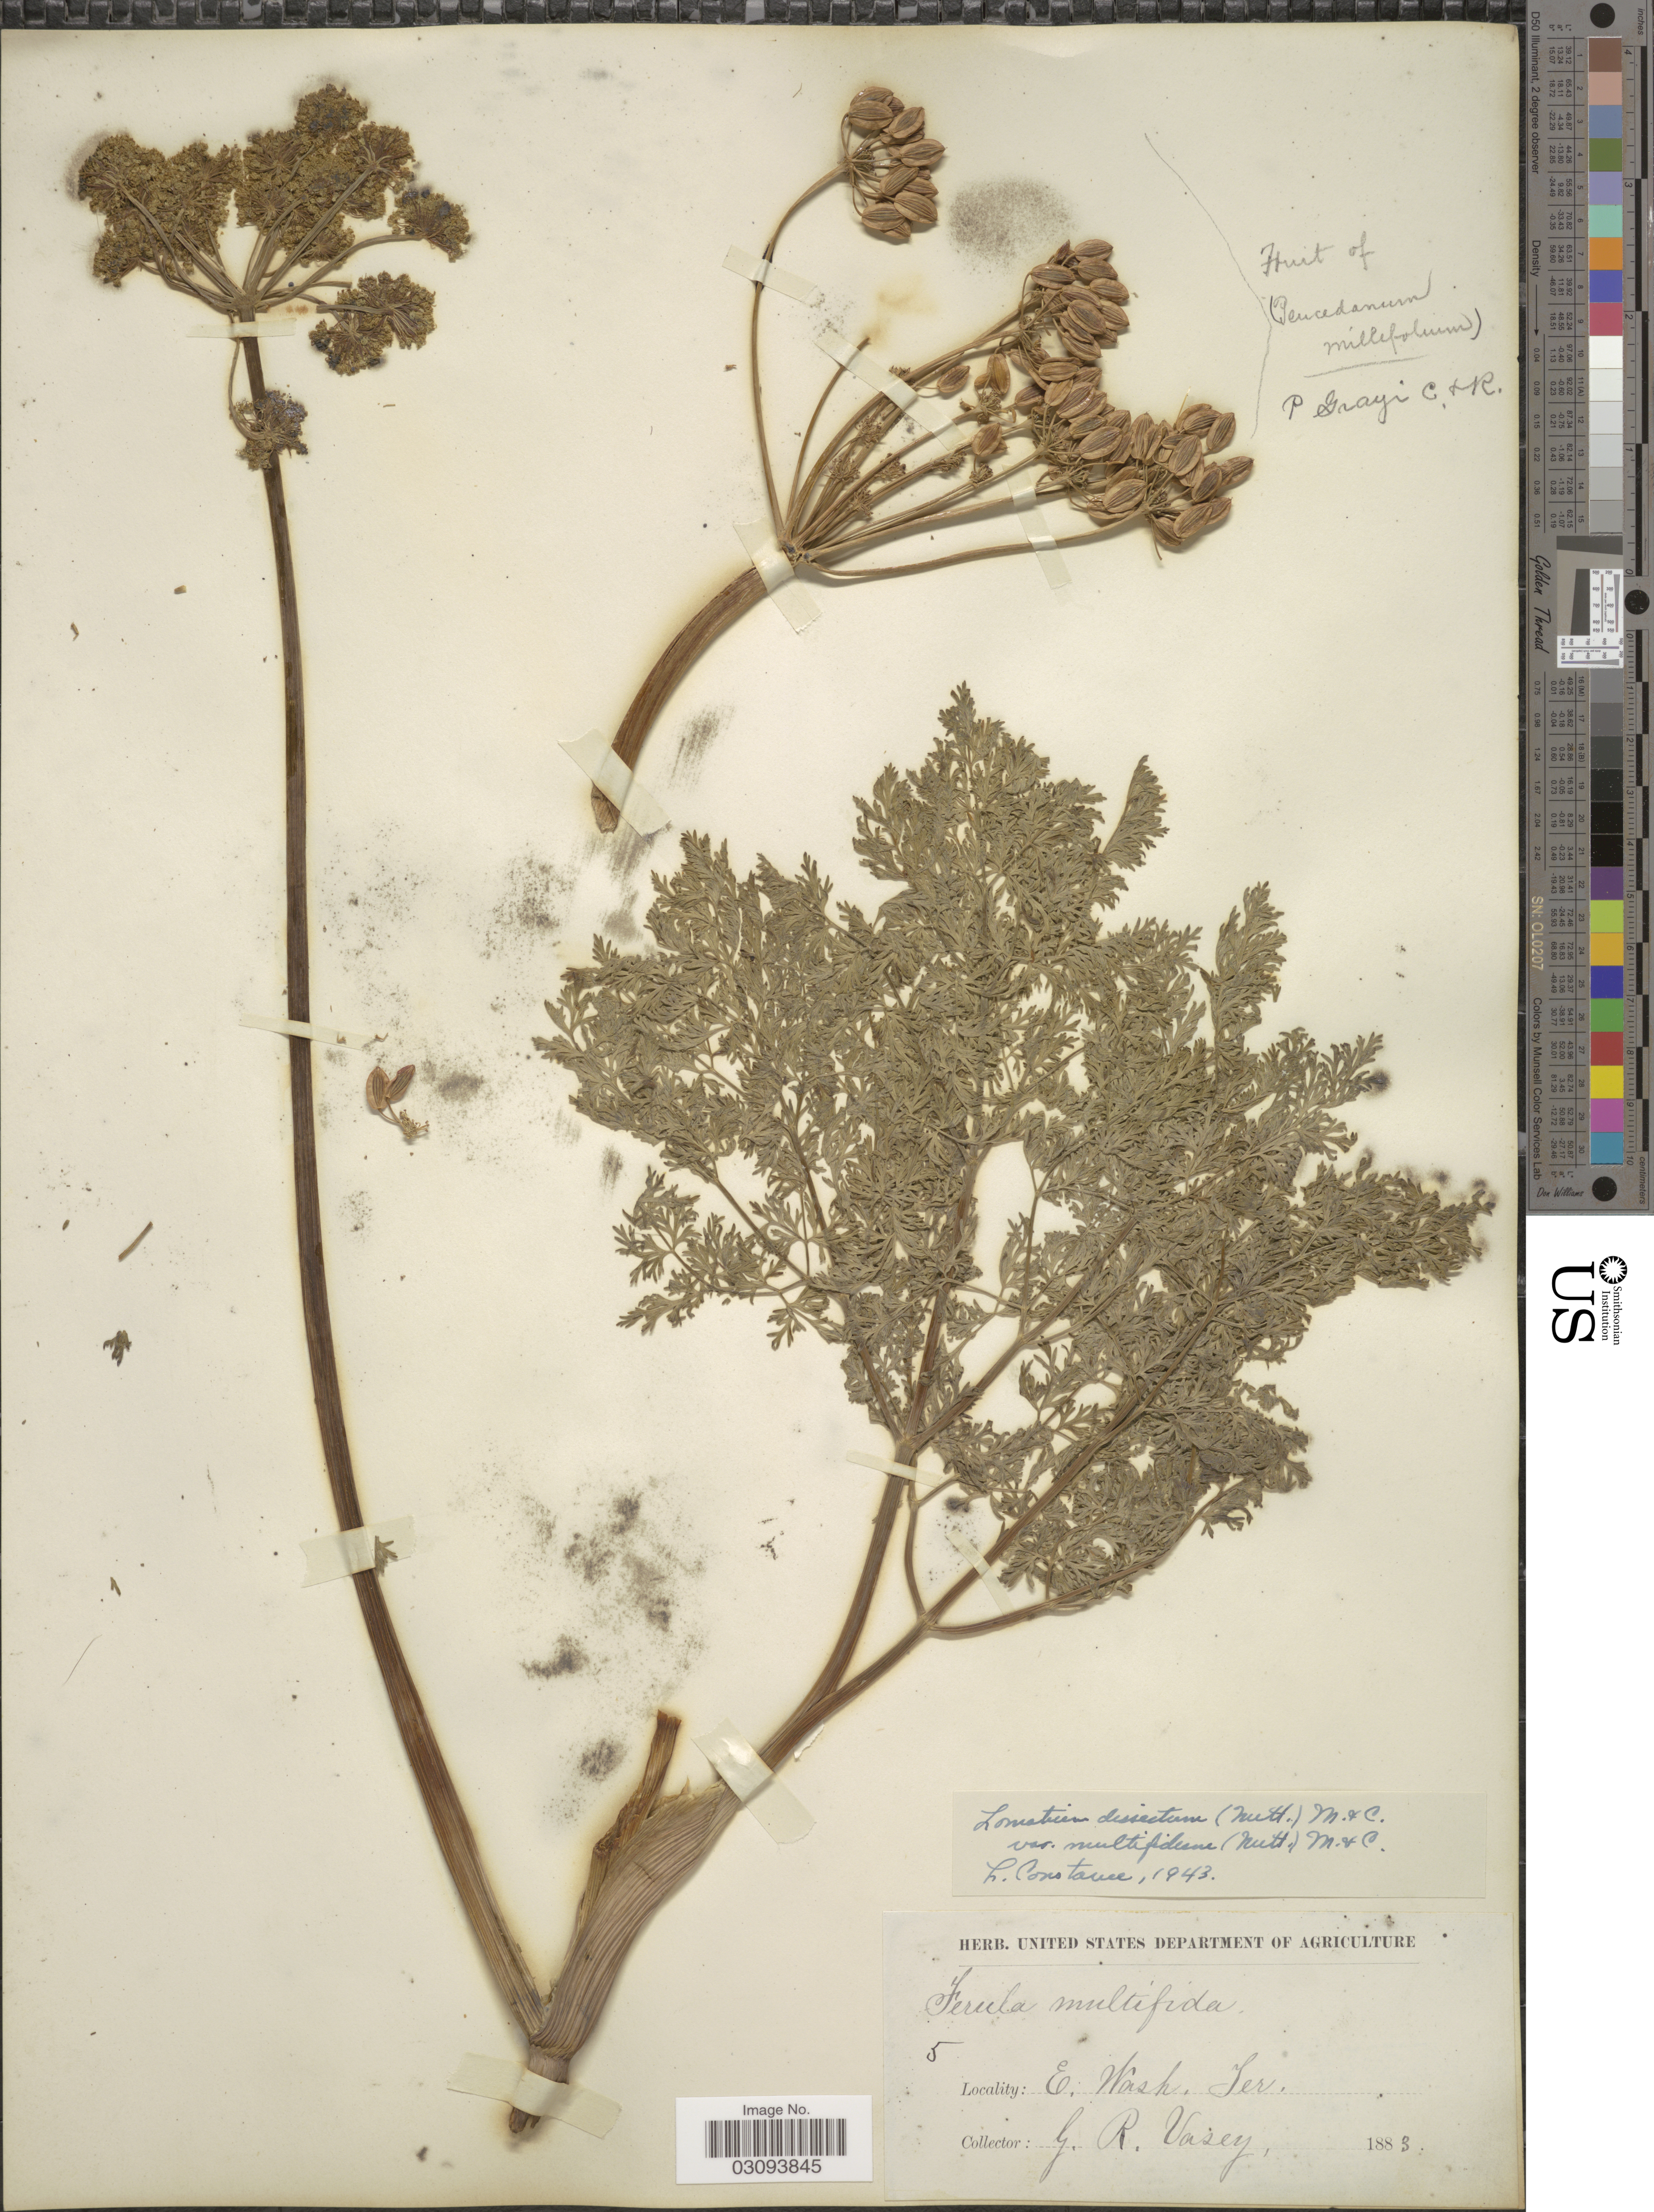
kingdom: Plantae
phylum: Tracheophyta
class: Magnoliopsida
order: Apiales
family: Apiaceae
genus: Lomatium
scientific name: Lomatium dissectum var. multifidum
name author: (Nutt.) Mathias & Constance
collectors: G. R. Vasey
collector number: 5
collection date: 1883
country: United States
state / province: Washington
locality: E. Wash. Ter.